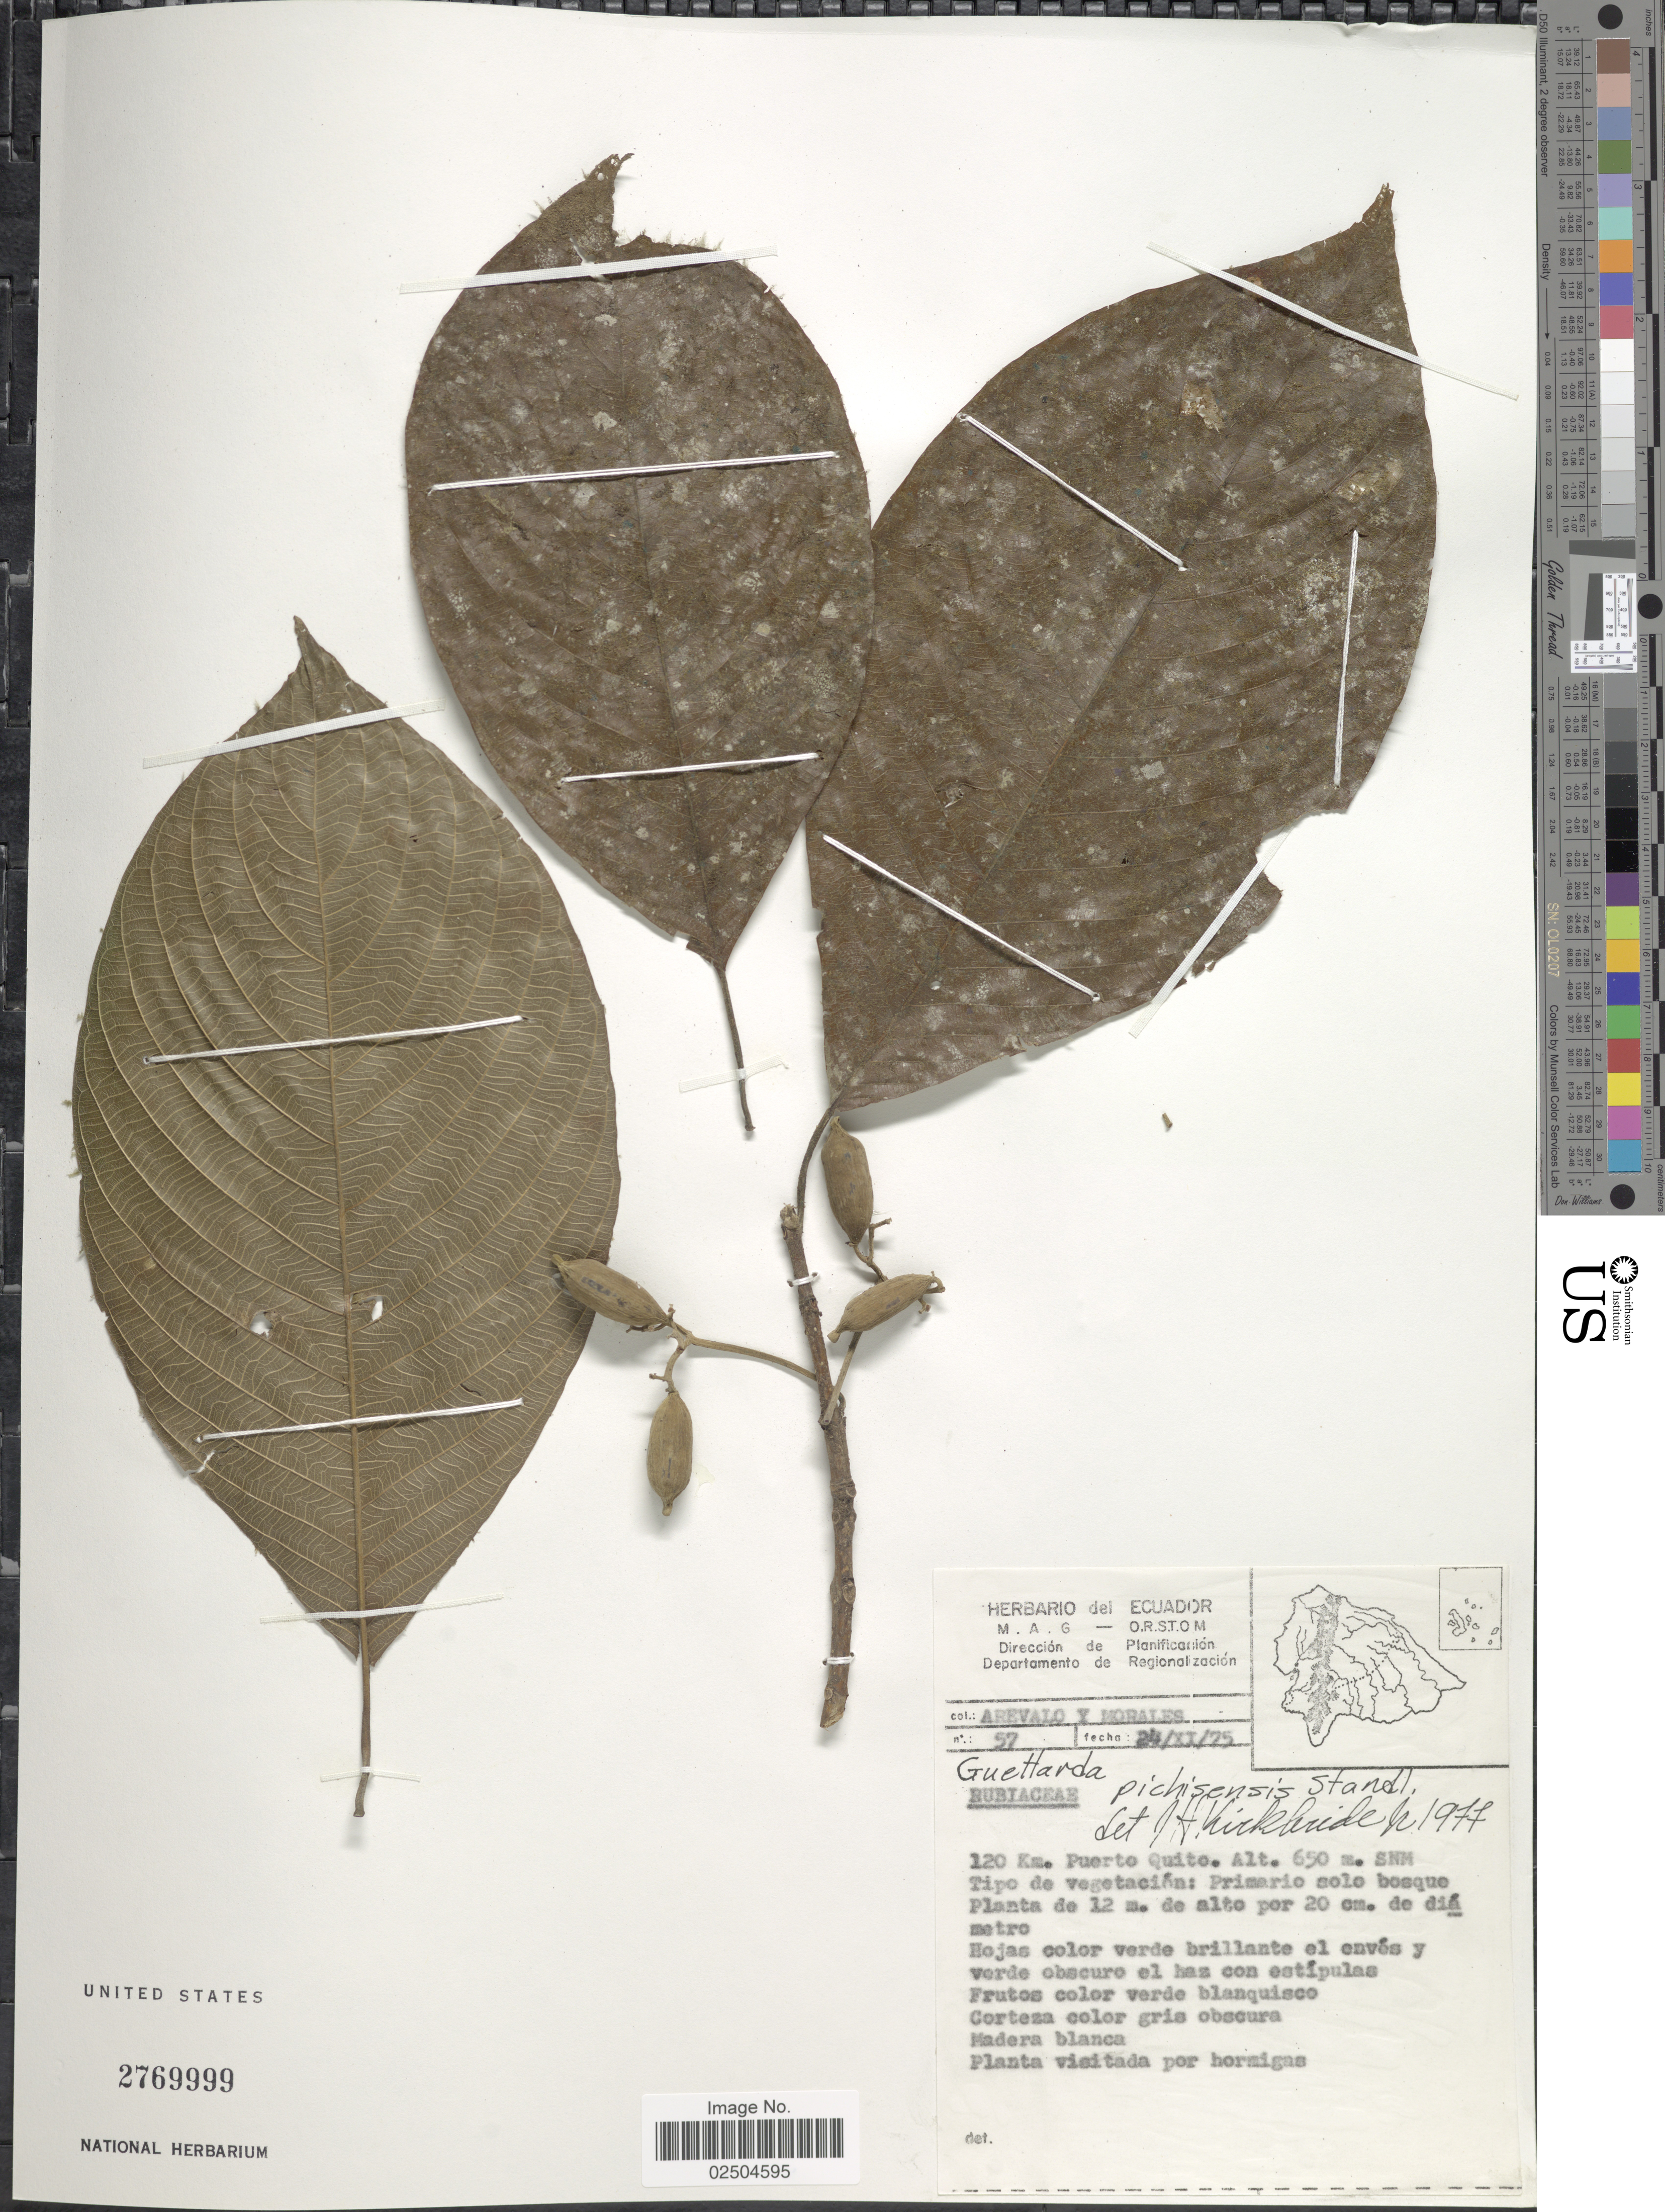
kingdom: Plantae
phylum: Tracheophyta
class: Magnoliopsida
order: Gentianales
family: Rubiaceae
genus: Guettarda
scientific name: Guettarda pichisensis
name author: Standl.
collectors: -. Morales & -. Arvalo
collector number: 57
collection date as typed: Transcribed d/m/y: 24/11/75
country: Ecuador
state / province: Pichincha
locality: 120 Km. Puerto Quito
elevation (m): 650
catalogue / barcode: US 2769999